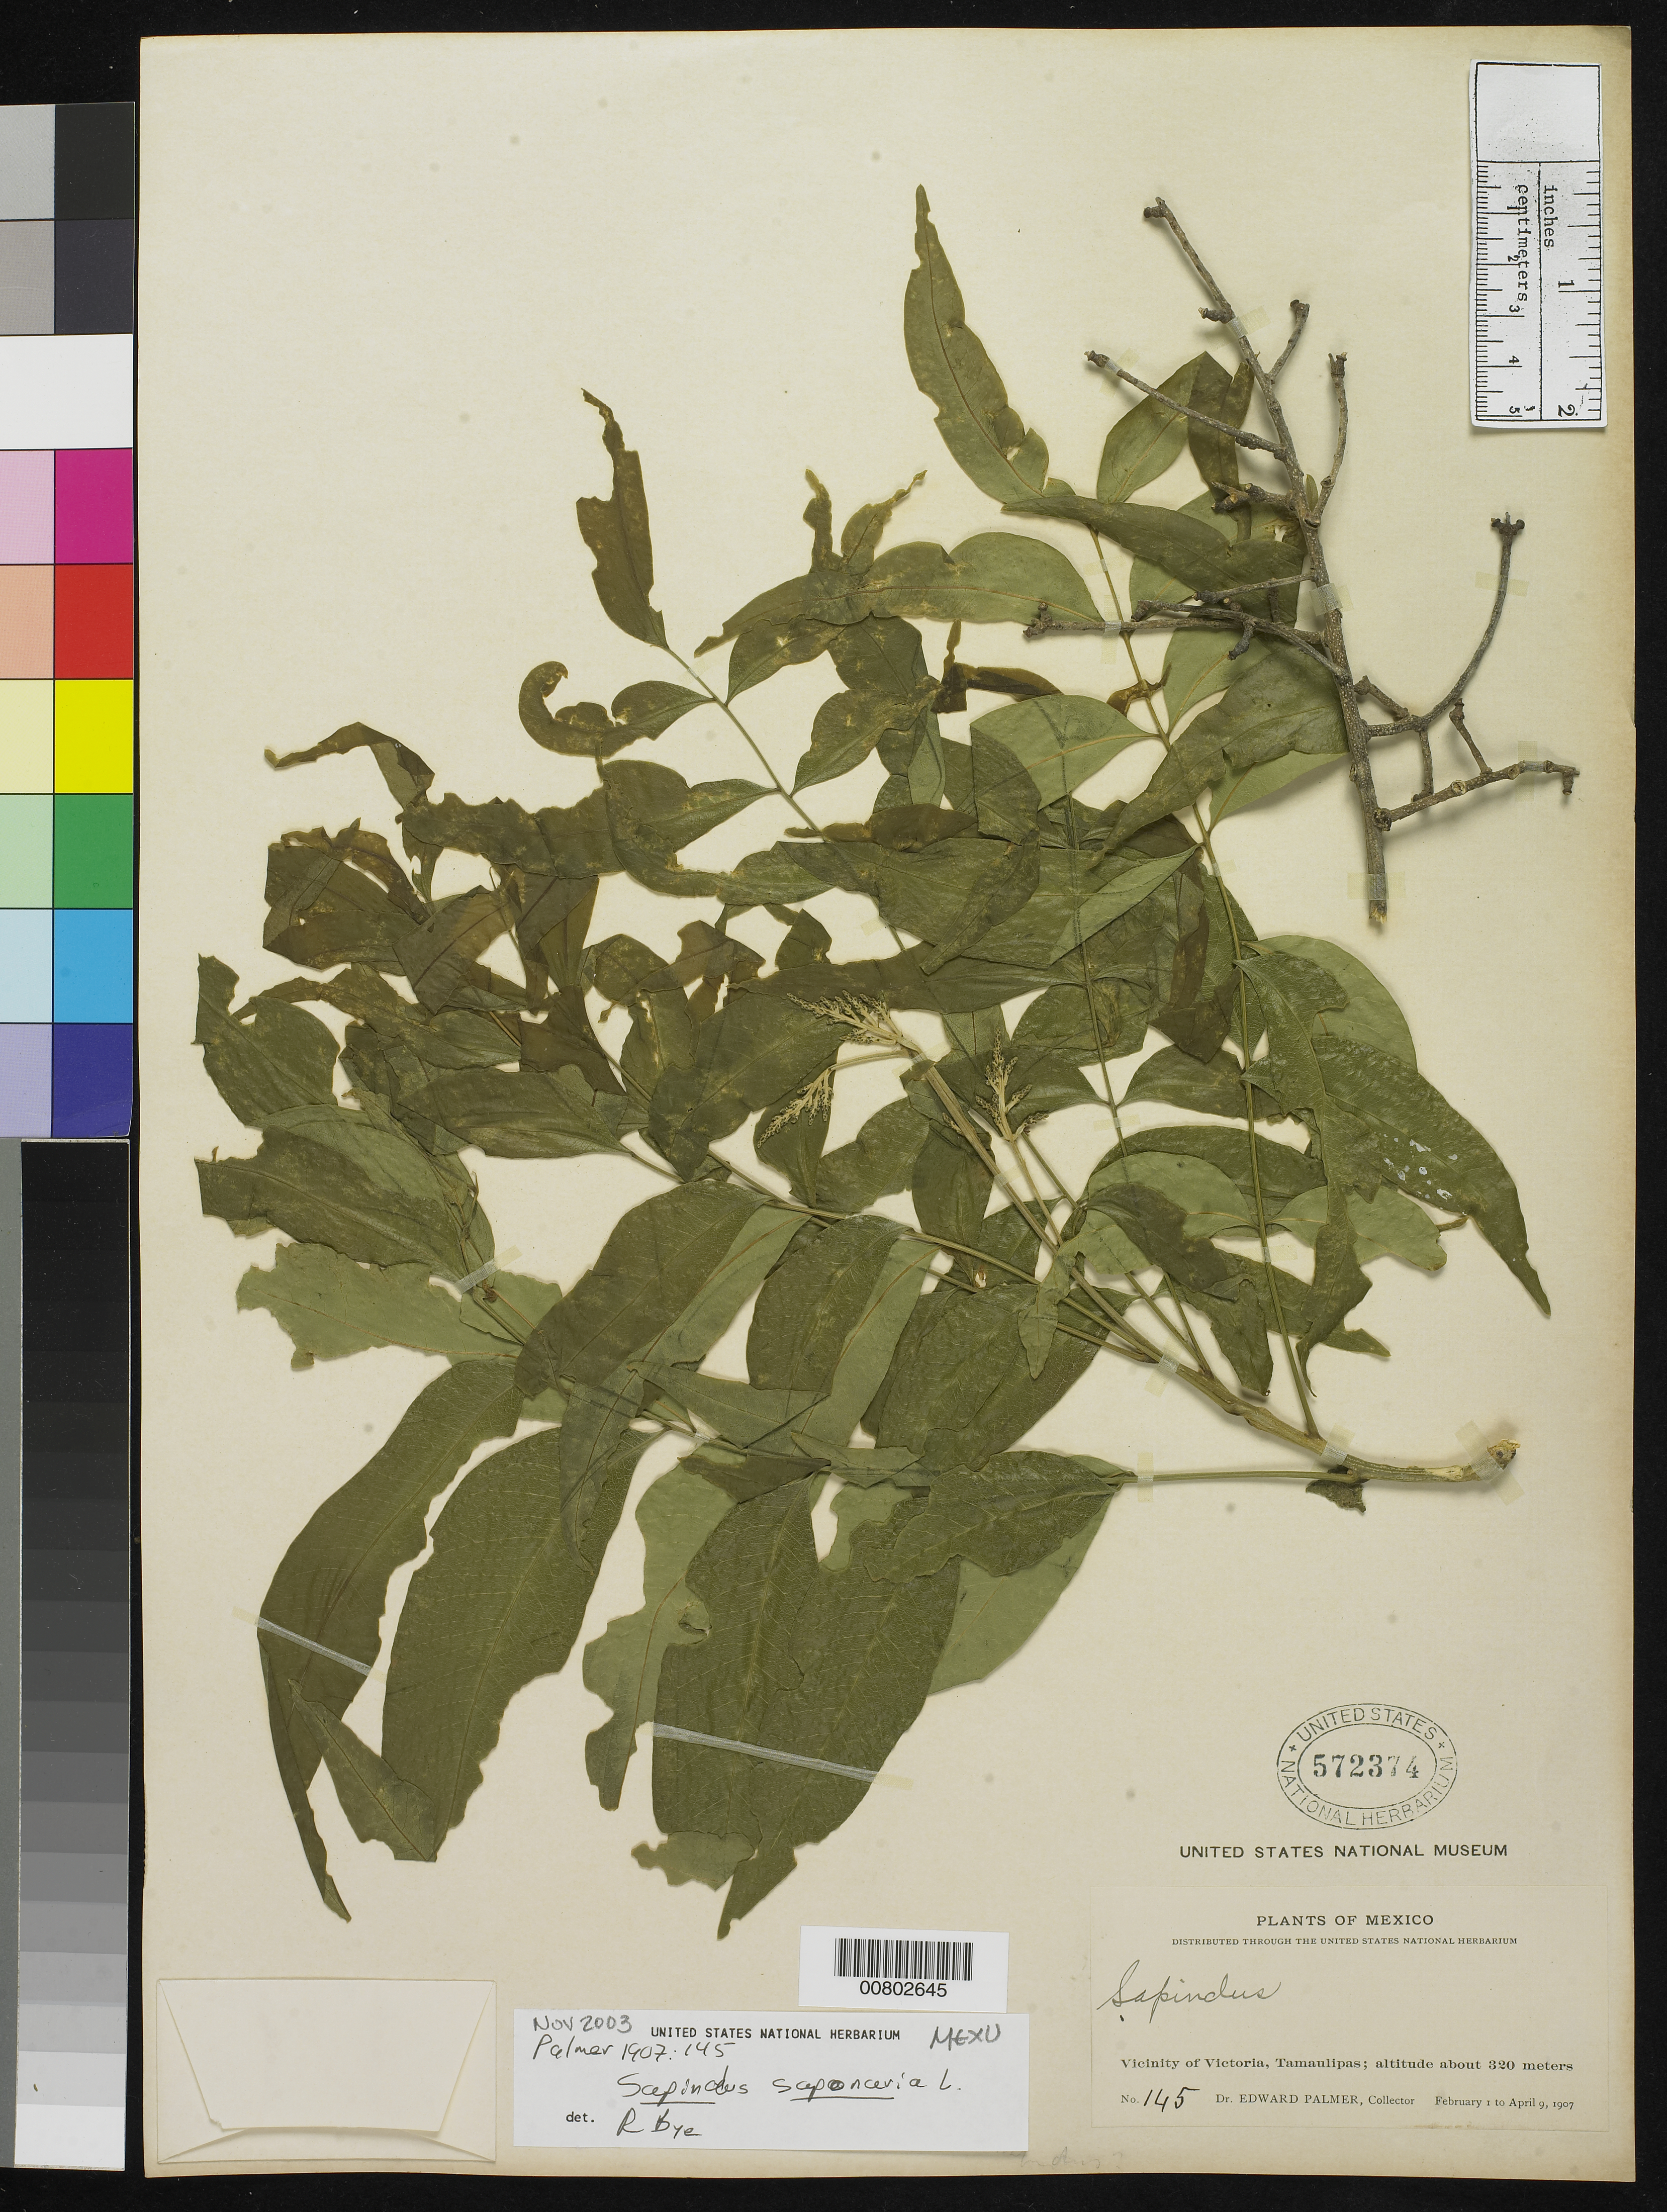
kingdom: Plantae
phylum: Tracheophyta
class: Magnoliopsida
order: Sapindales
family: Sapindaceae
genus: Sapindus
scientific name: Sapindus saponaria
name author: L.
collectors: E. Palmer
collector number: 145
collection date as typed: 01 Feb 1910 to 09 Apr 1910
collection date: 1910-02-01/1910-04-09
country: Mexico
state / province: Tamaulipas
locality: Vicinity of Tampico, Tamaulipas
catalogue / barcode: US 572374